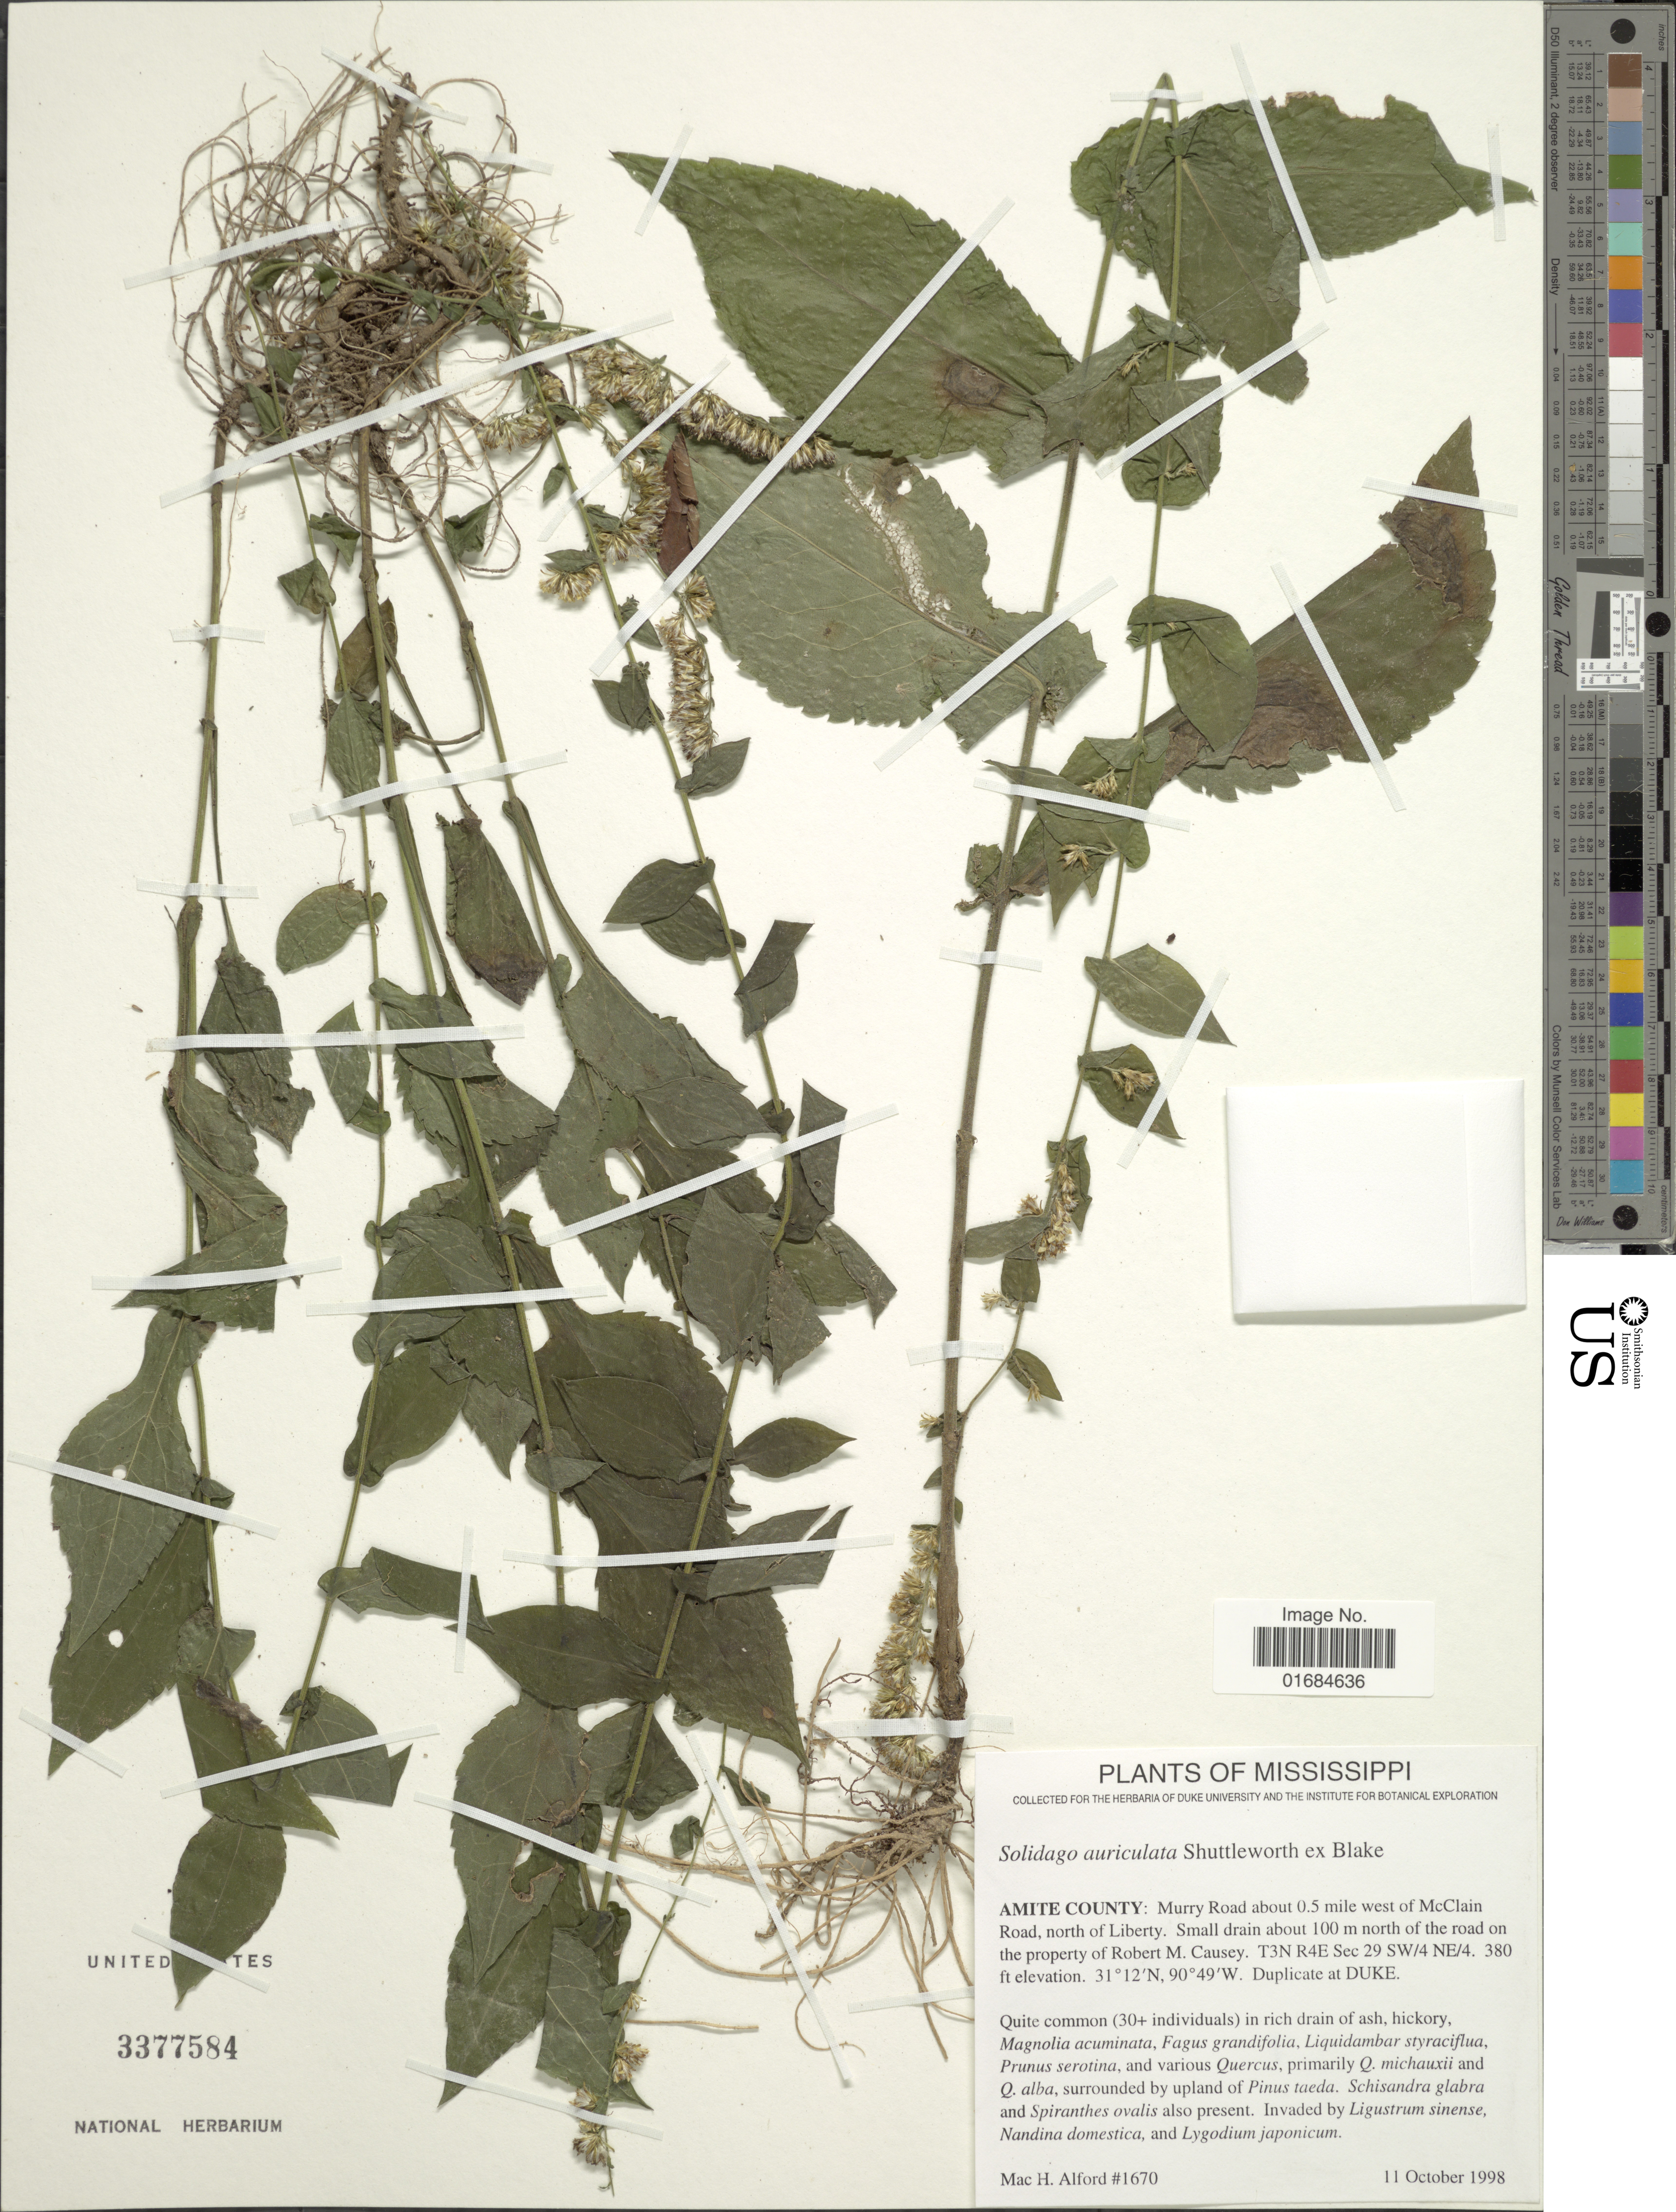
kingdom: Plantae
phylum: Tracheophyta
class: Magnoliopsida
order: Asterales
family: Asteraceae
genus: Solidago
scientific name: Solidago auriculata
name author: Shuttlew. ex S.F. Blake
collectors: M. H. Alford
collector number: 1670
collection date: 1998-10-11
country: United States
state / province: Mississippi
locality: Amite County: Murry Road about 0.5 miles west of McClain Road, north of Liberty. Small drain about 100m north of the road on the property of Robert M. Causey. T3N R4E Sec 29 SW/4 NE/4.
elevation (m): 116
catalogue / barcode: US 3377584